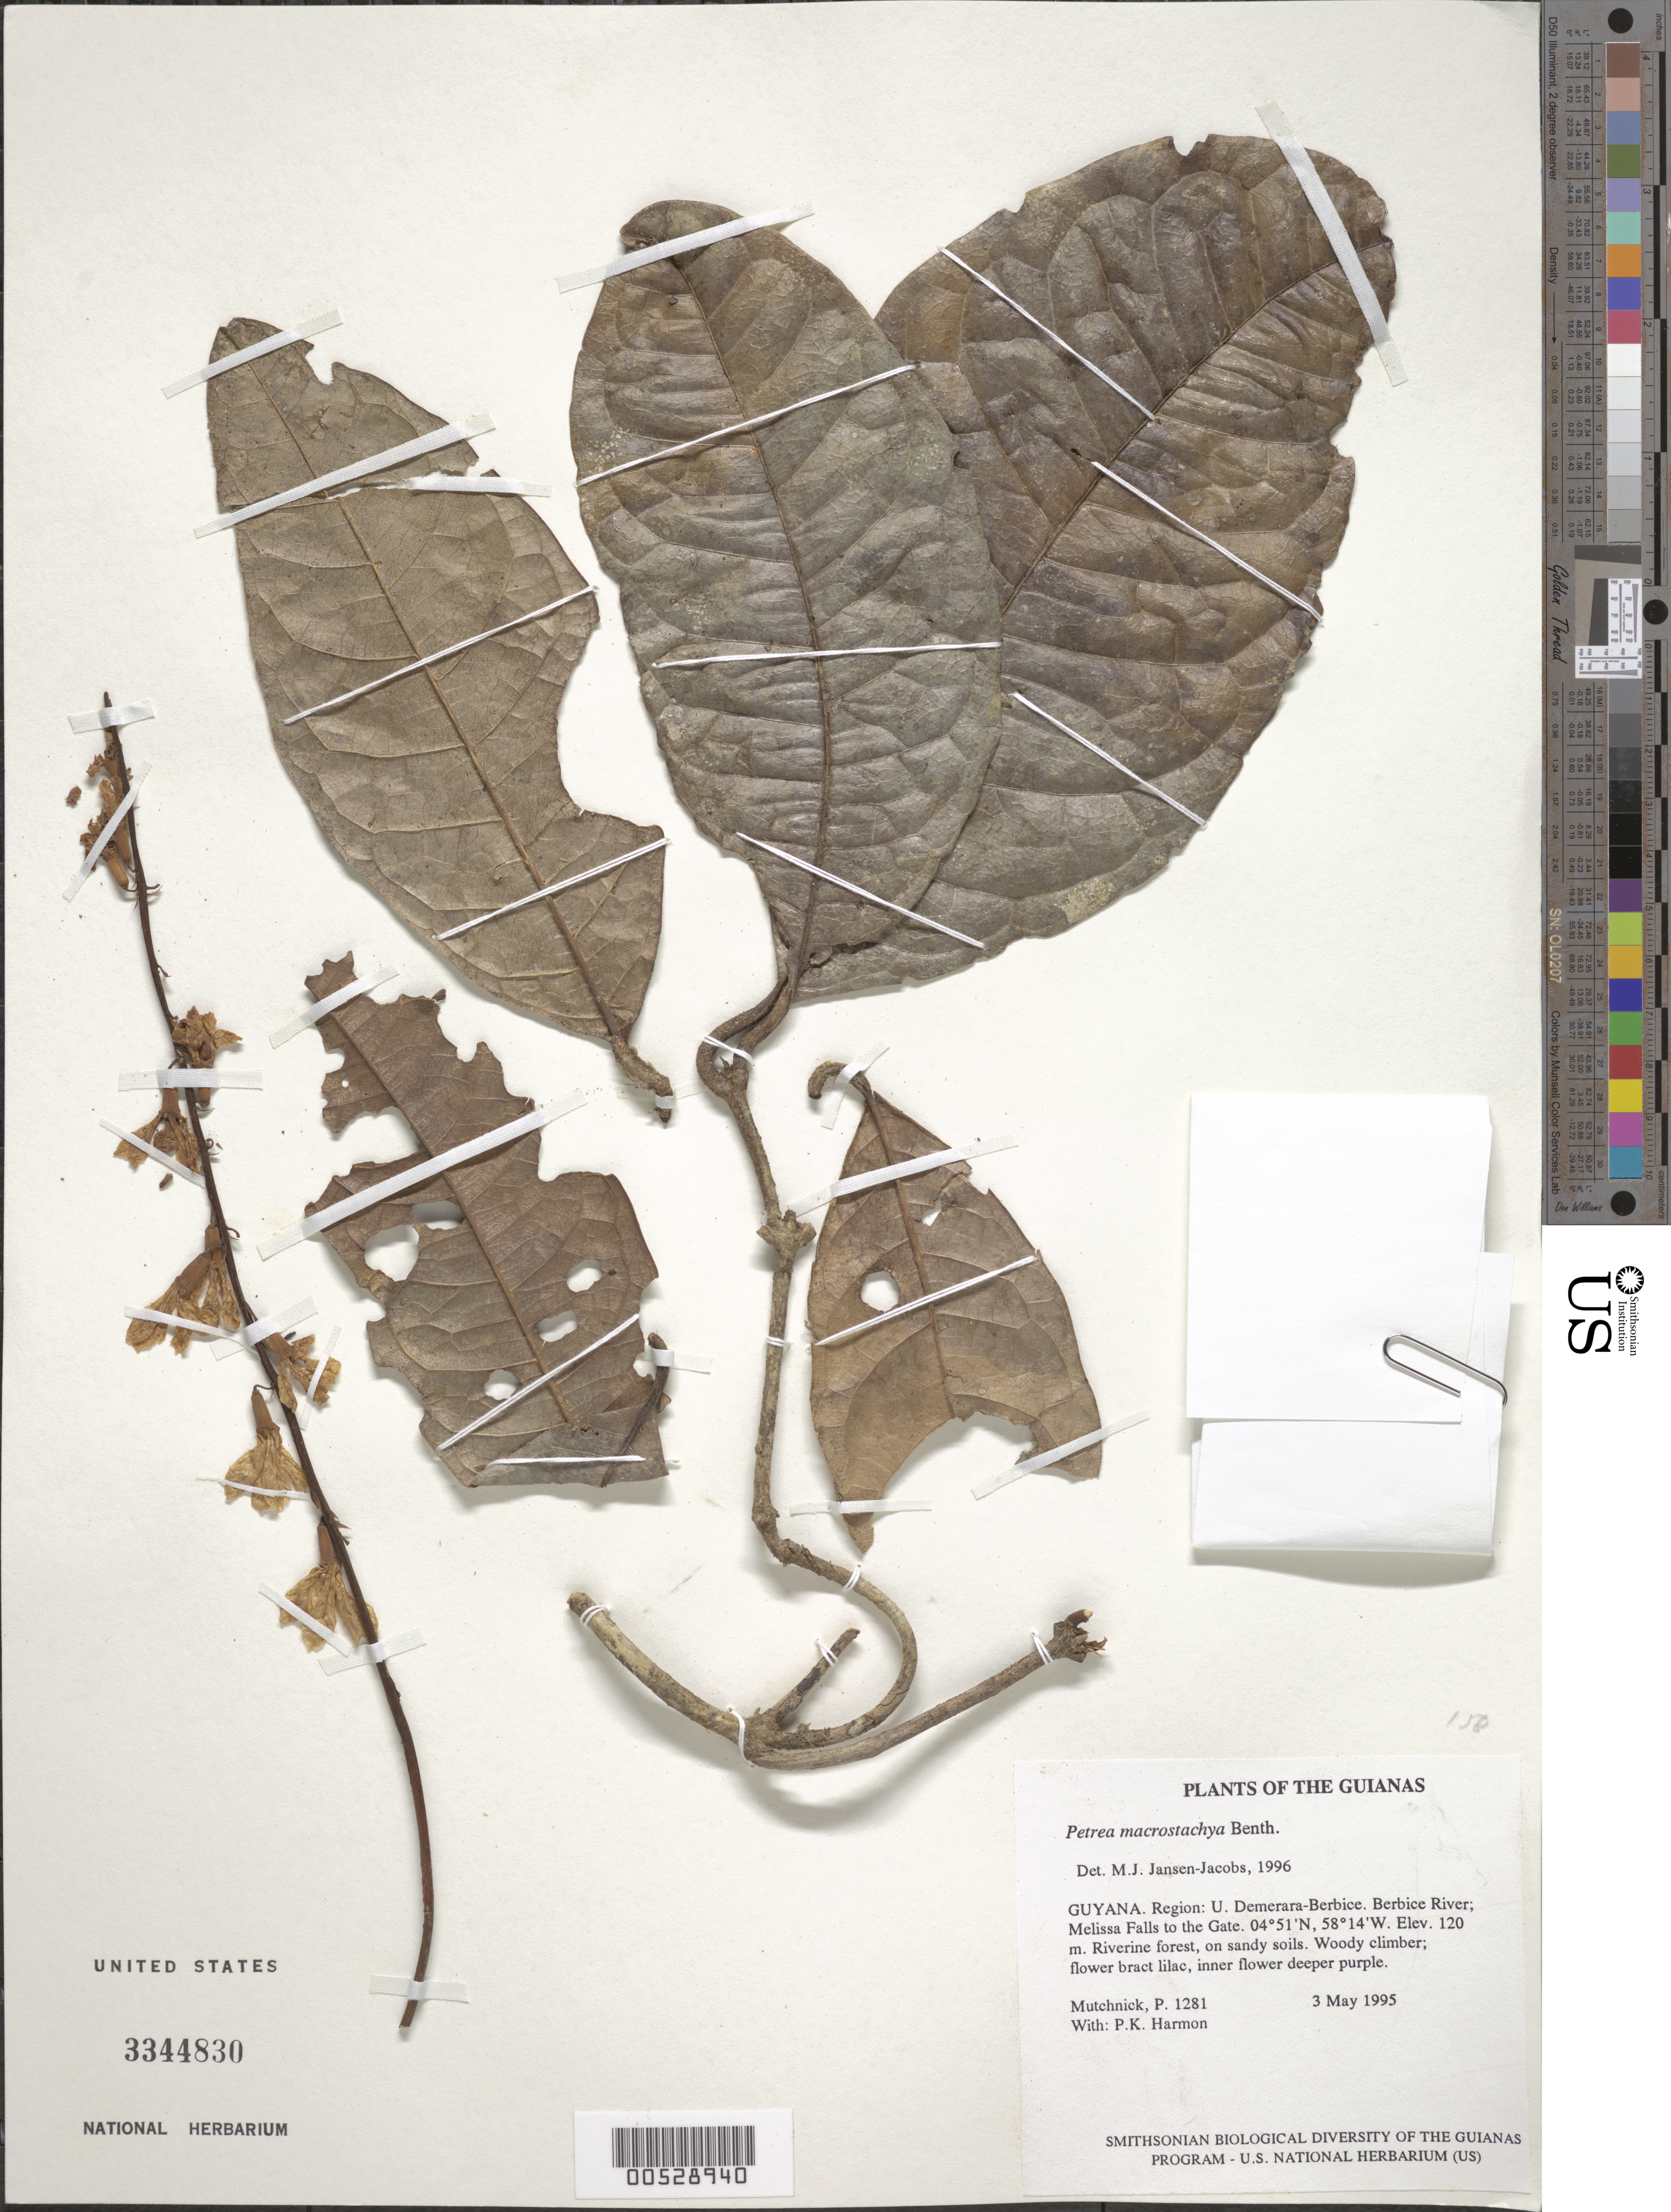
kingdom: Plantae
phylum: Tracheophyta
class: Magnoliopsida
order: Lamiales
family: Verbenaceae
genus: Petrea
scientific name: Petrea macrostachya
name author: Benth.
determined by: Jansen-Jacobs, M. J., (U), Nationaal Herbarium Nederland, Utrecht University branch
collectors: P. Mutchnick & P. Harmon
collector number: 1281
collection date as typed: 3 May 1995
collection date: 1995-05-03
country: Guyana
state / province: U. Demerara-Berbice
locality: Berbice River; Melissa Falls to the Gate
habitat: Riverine forest, on sandy soils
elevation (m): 120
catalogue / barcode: US 3344830